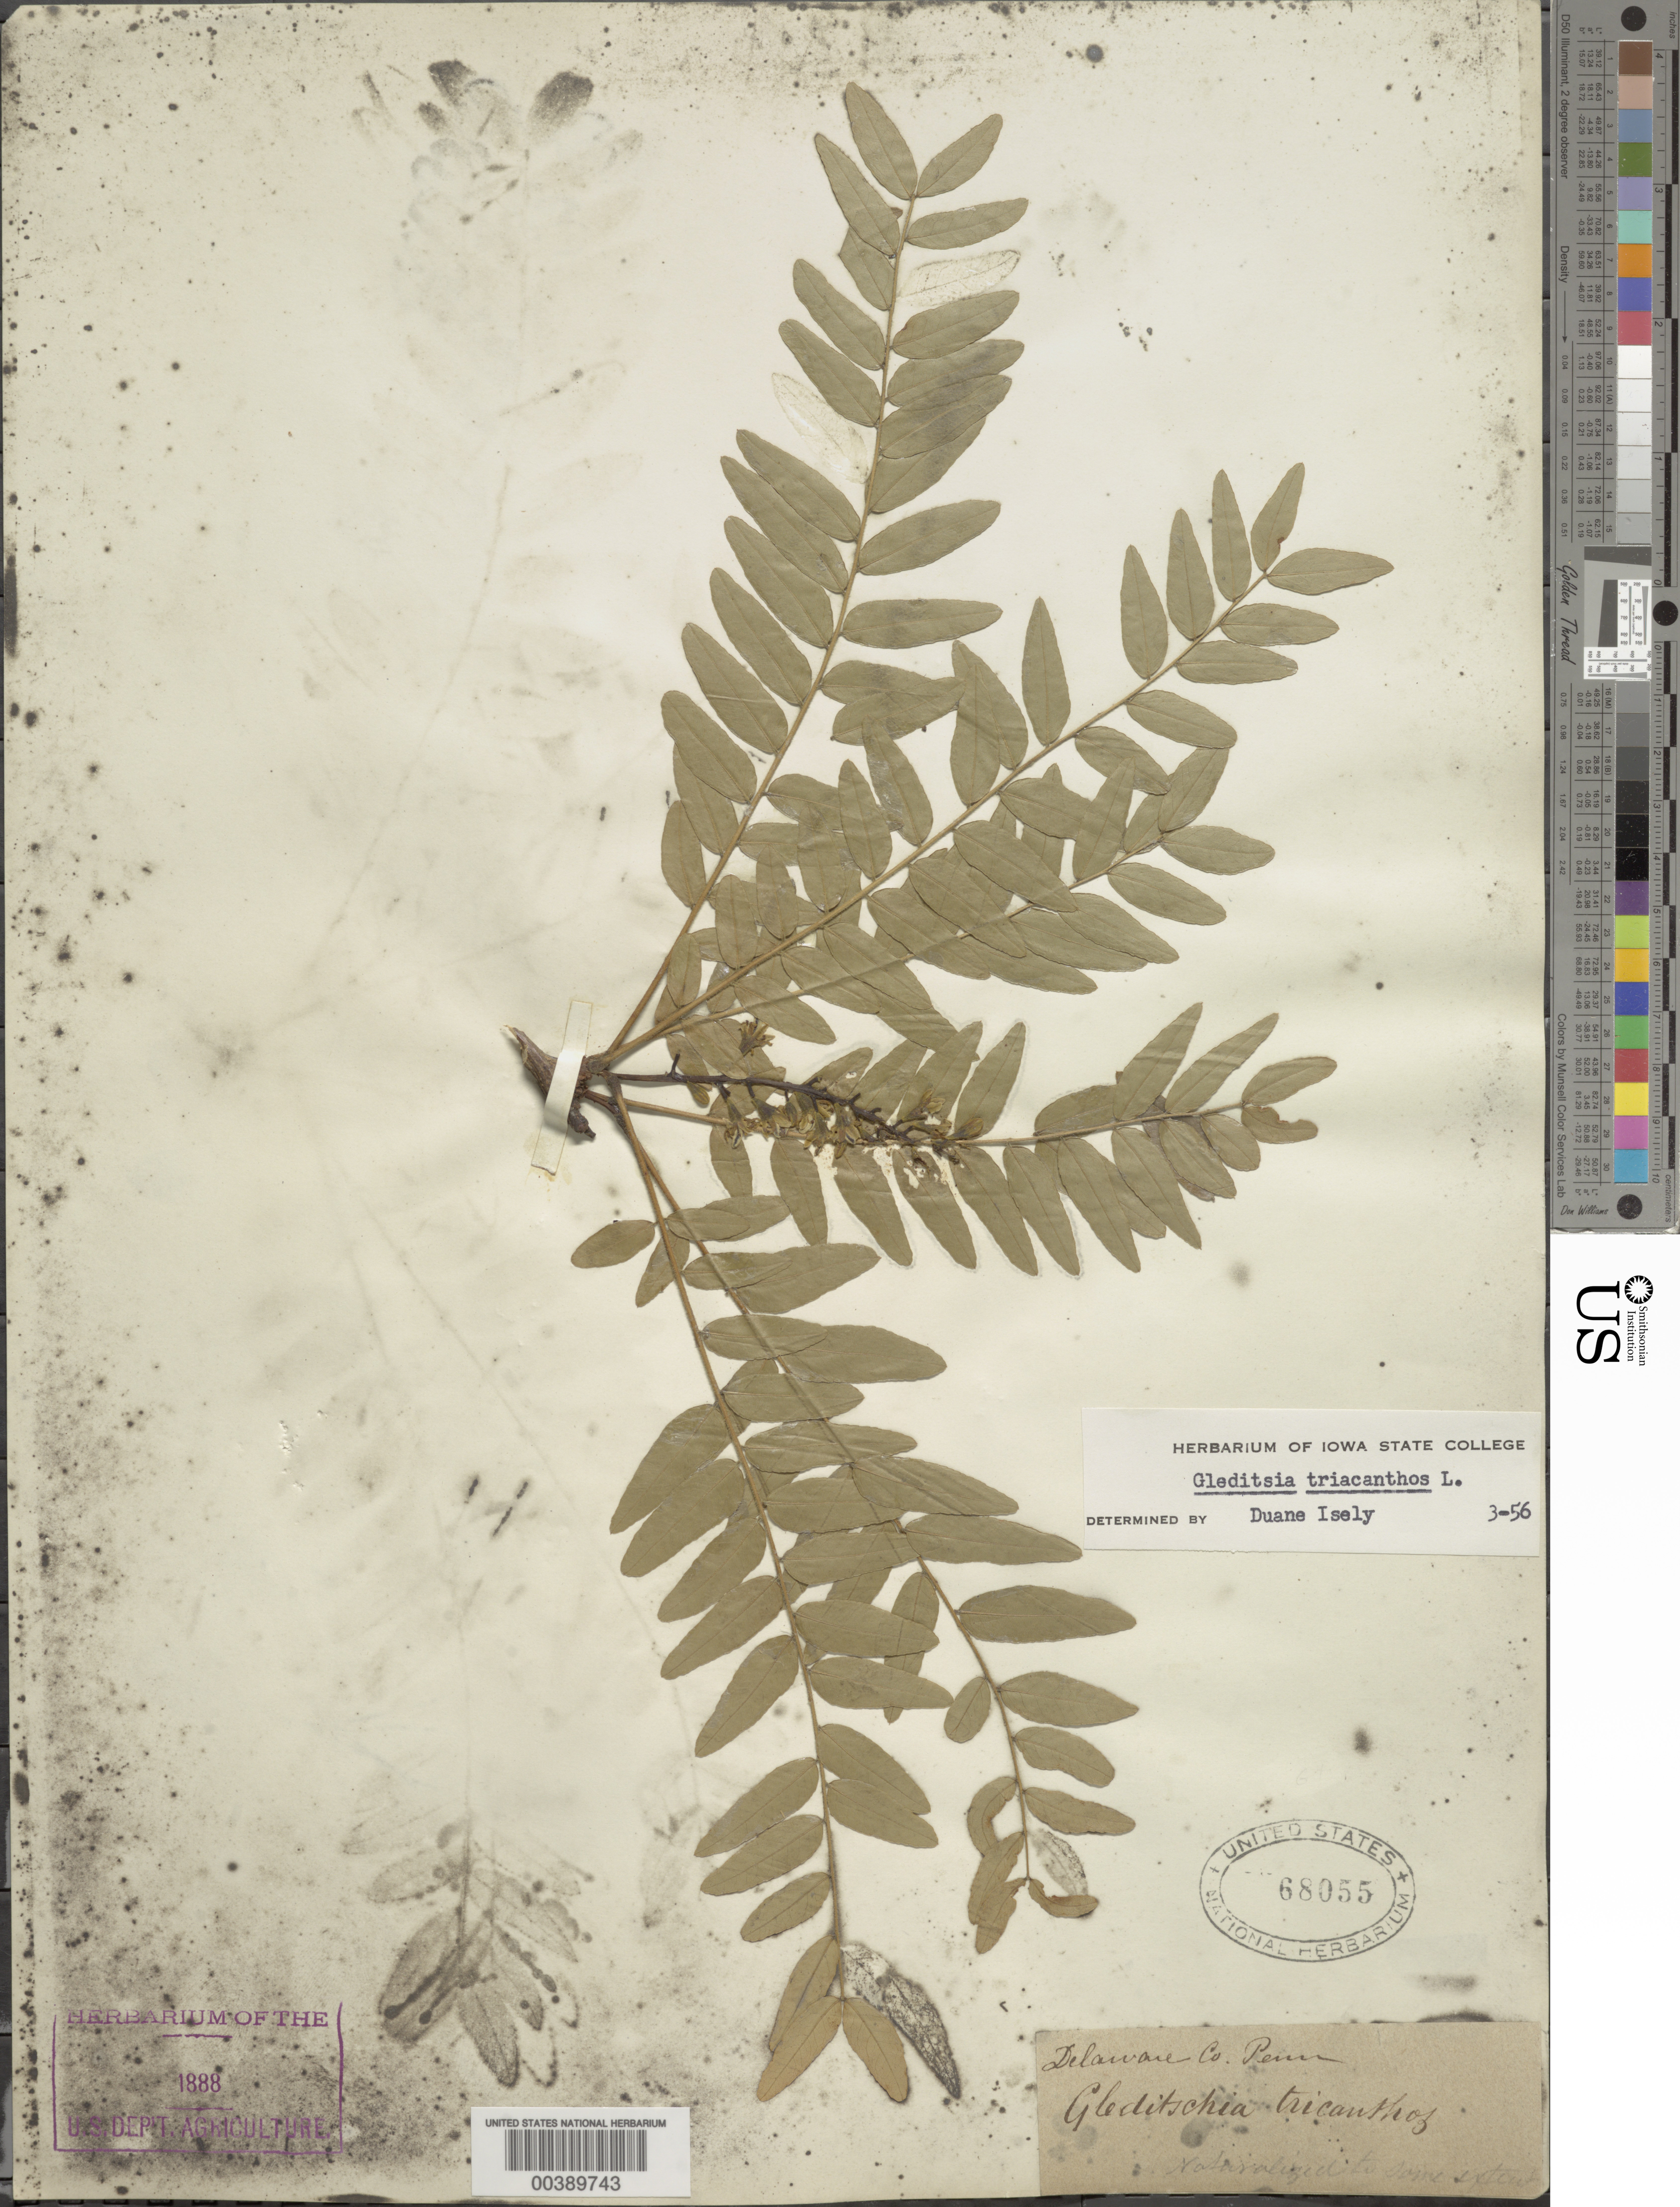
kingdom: Plantae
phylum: Tracheophyta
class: Magnoliopsida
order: Fabales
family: Fabaceae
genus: Gleditsia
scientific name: Gleditsia triacanthos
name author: L.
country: United States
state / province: Pennsylvania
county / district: Delaware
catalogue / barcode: US 68055